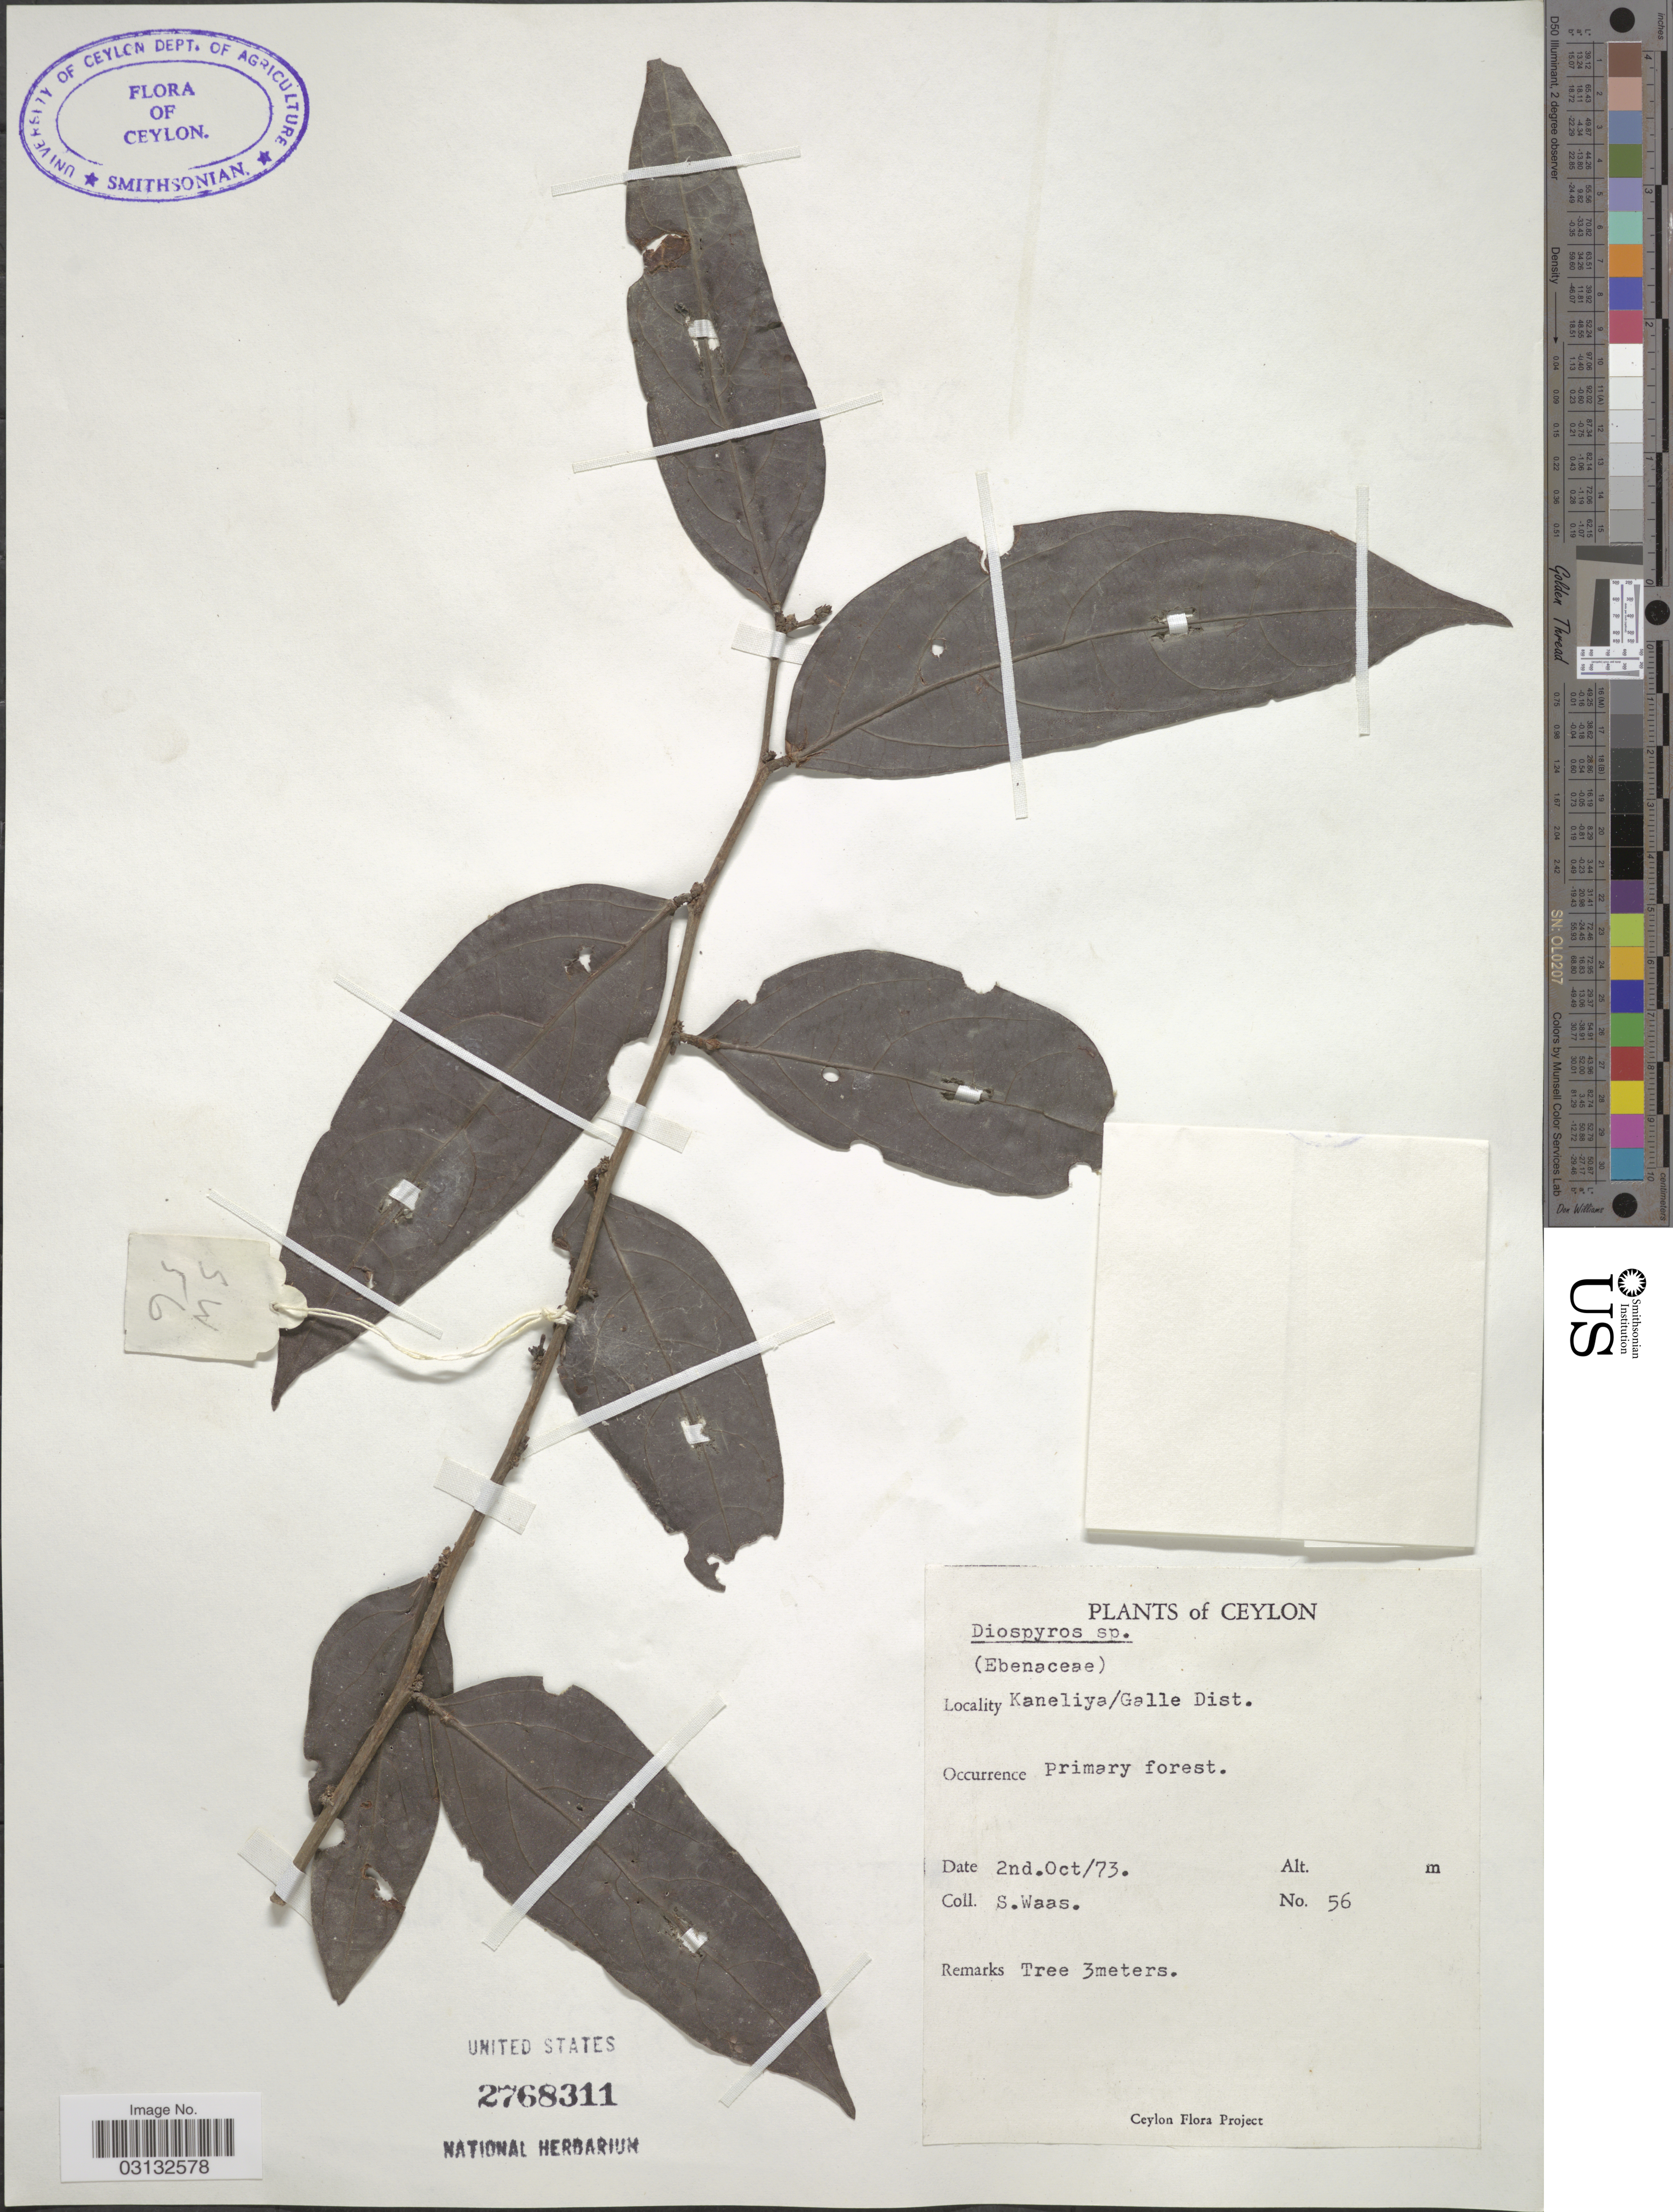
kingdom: Plantae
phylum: Tracheophyta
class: Magnoliopsida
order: Ericales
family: Ebenaceae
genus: Diospyros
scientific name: Diospyros sp.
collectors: S. Waas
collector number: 56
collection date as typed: Transcribed d/m/y: 2/10/73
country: Sri Lanka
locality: Ceylon. Kaneliya/Galle Dist.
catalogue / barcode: US 2768311